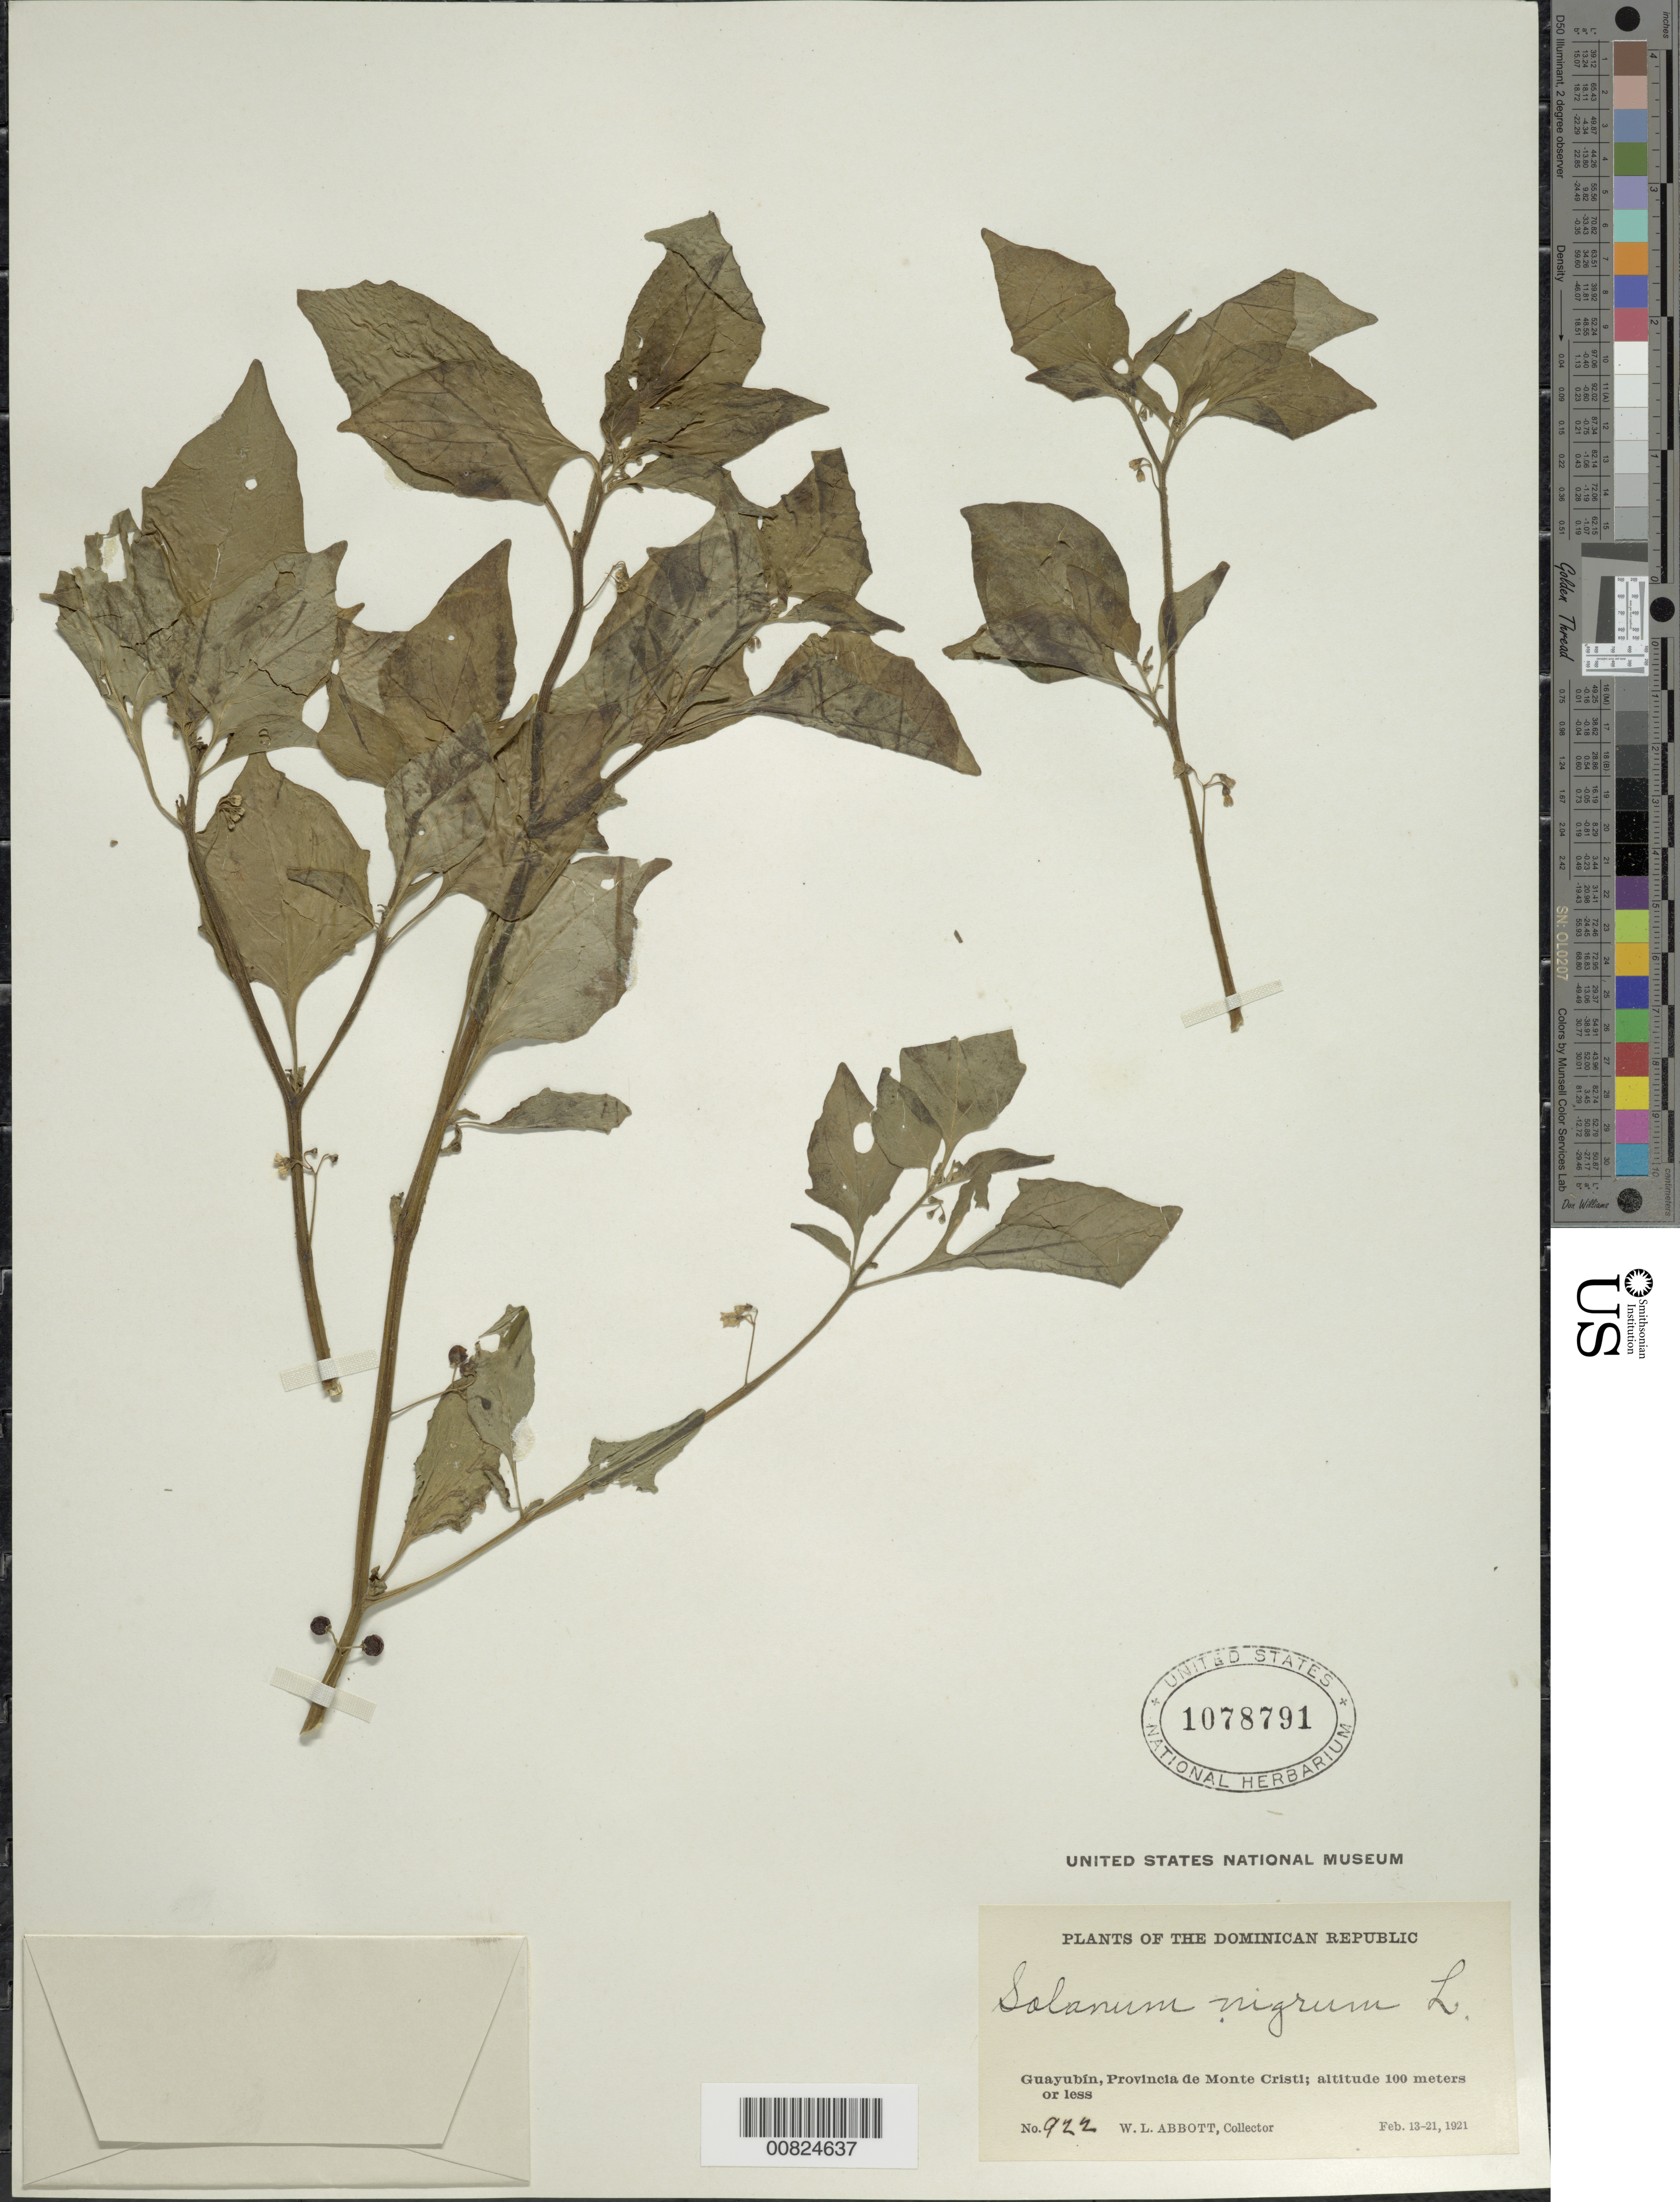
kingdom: Plantae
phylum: Tracheophyta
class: Magnoliopsida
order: Solanales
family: Solanaceae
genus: Solanum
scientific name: Solanum nigrum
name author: L.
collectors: W. L. Abbott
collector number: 922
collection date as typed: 13 Feb 1921 to 21 Feb 1921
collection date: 1921-02-13/1921-02-21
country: Dominican Republic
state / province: Monte Cristi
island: Hispaniola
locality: Guayubín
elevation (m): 100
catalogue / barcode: US 1078791